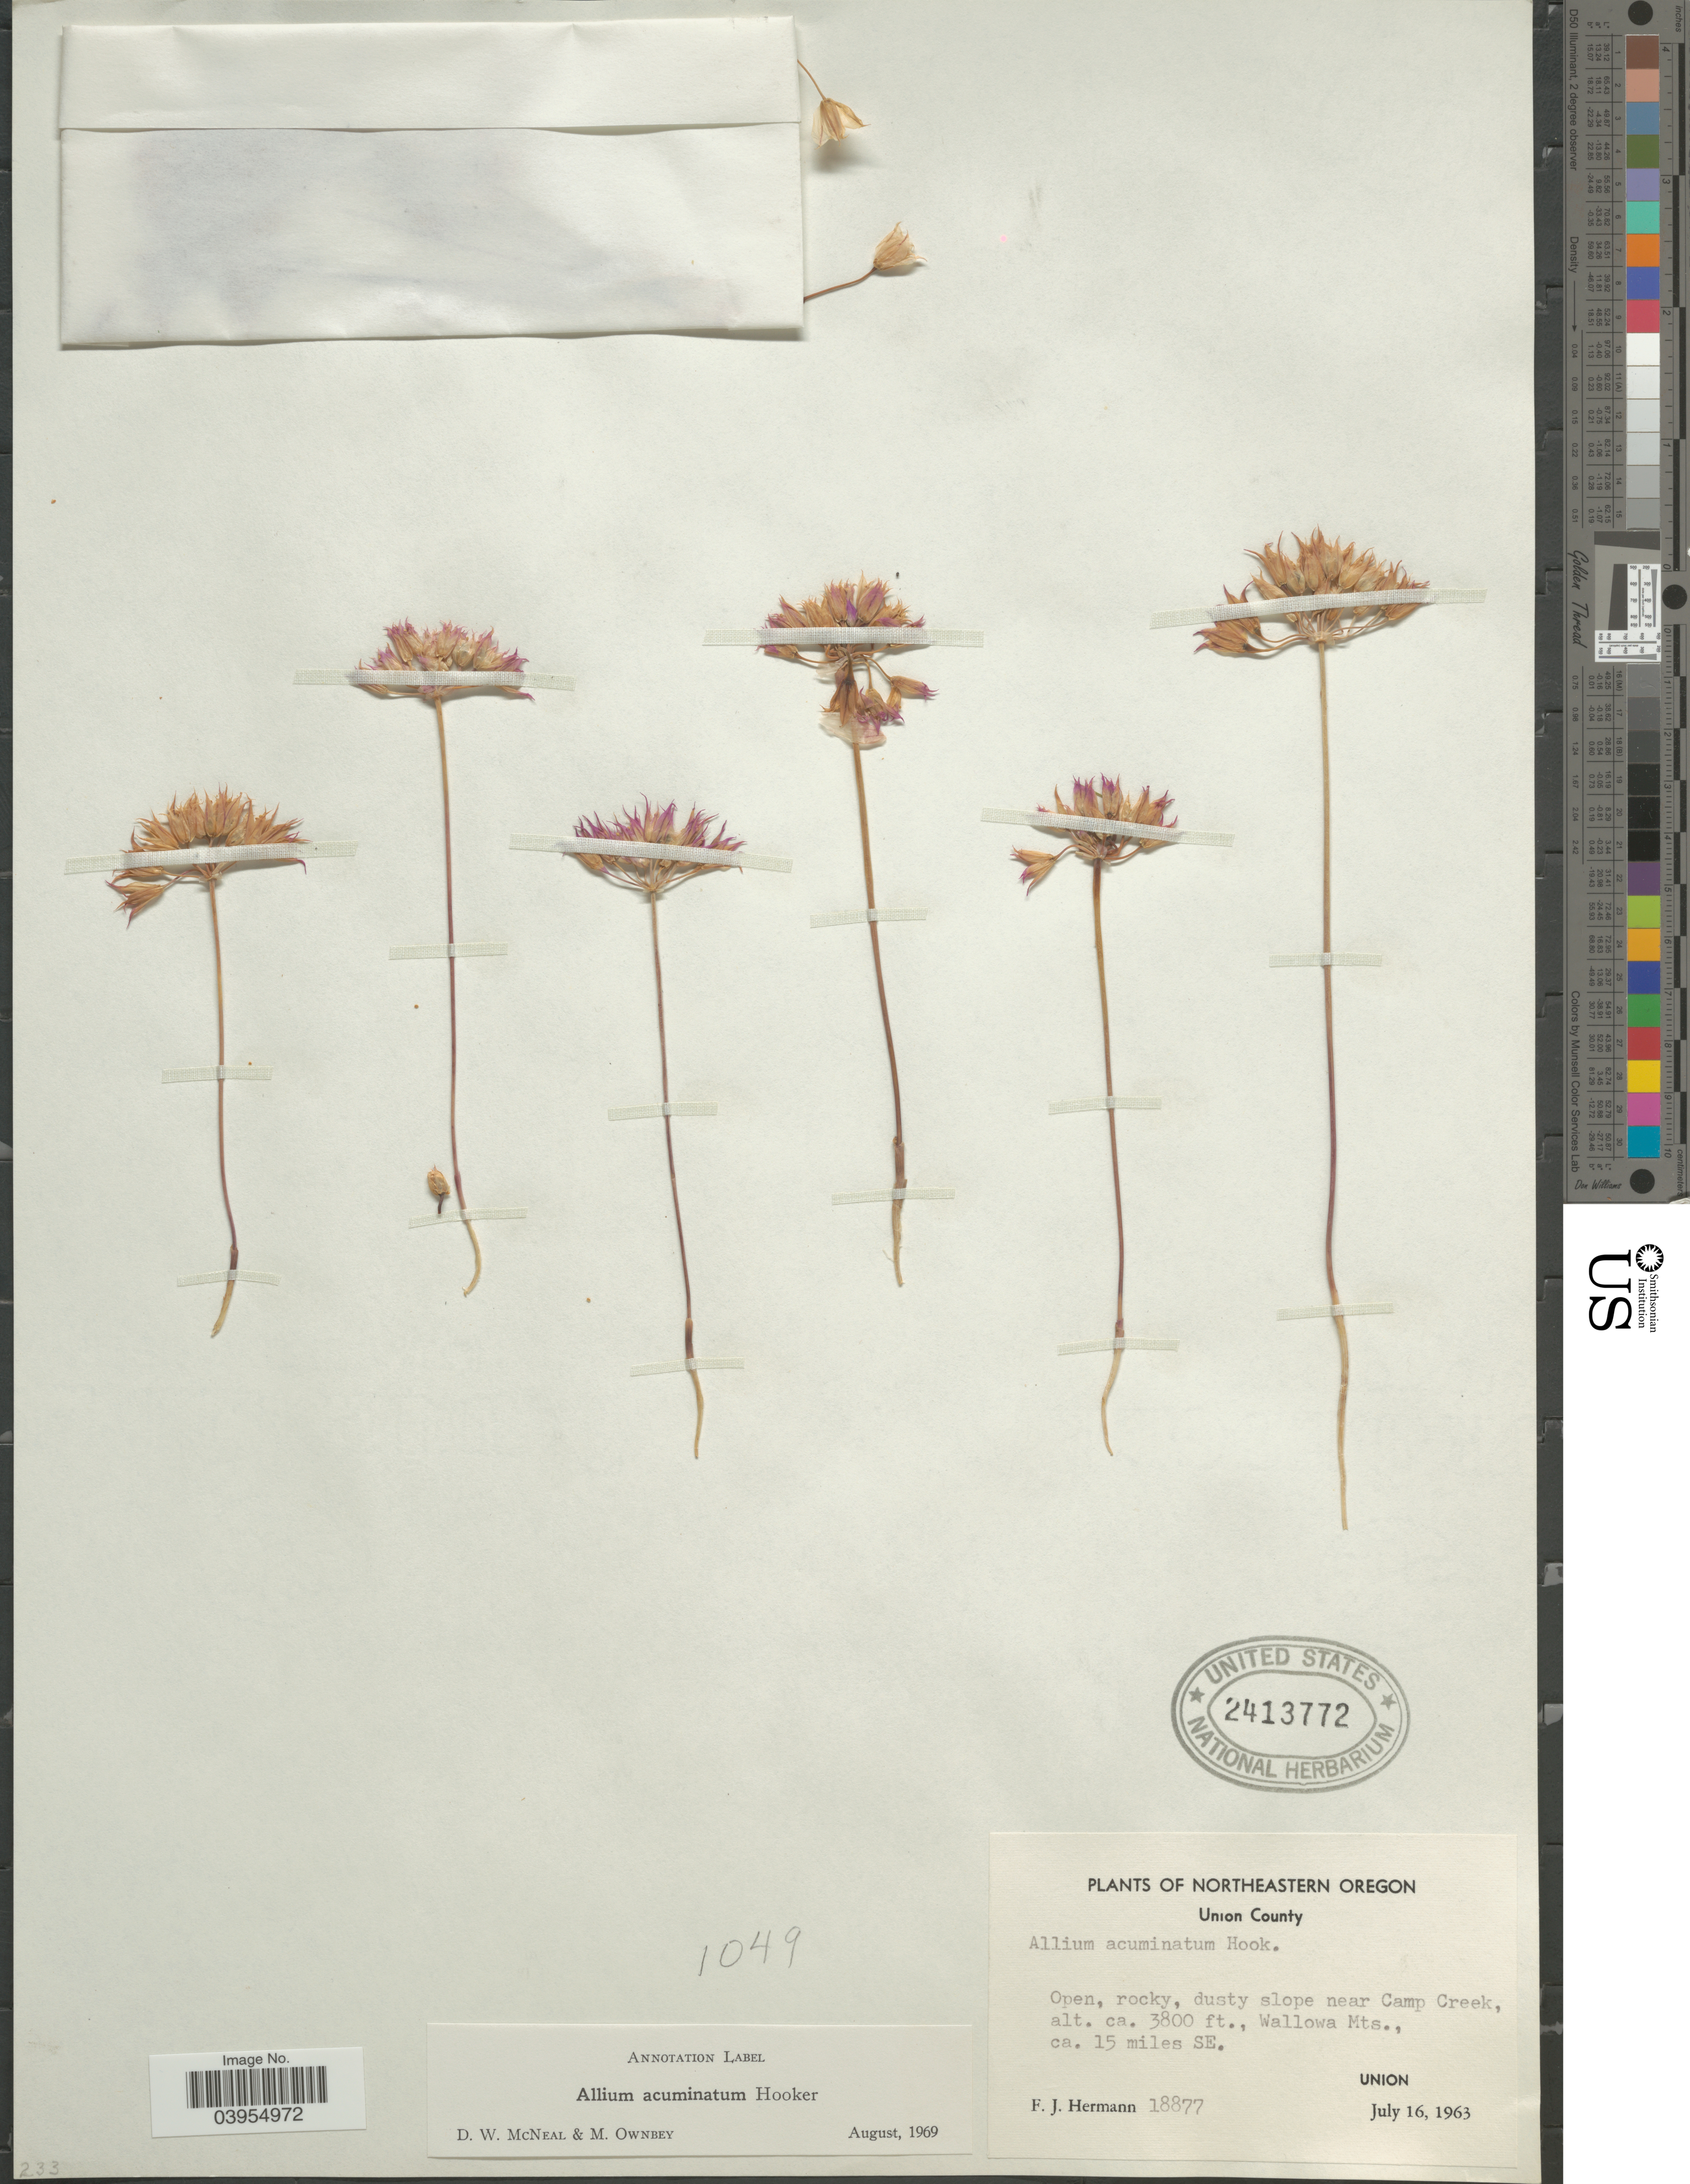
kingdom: Plantae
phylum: Tracheophyta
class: Liliopsida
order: Asparagales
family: Amaryllidaceae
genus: Allium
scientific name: Allium acuminatum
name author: Hook.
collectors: F. J. Hermann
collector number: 18877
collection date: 1963-07-16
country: United States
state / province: Oregon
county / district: Wallowa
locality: Northeastern Oregon. Union County. Open, rocky, dusty slopes near Camp Creek, Wallowa Mts., ca. 15 miles SE. Union.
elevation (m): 1158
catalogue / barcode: US 2413772